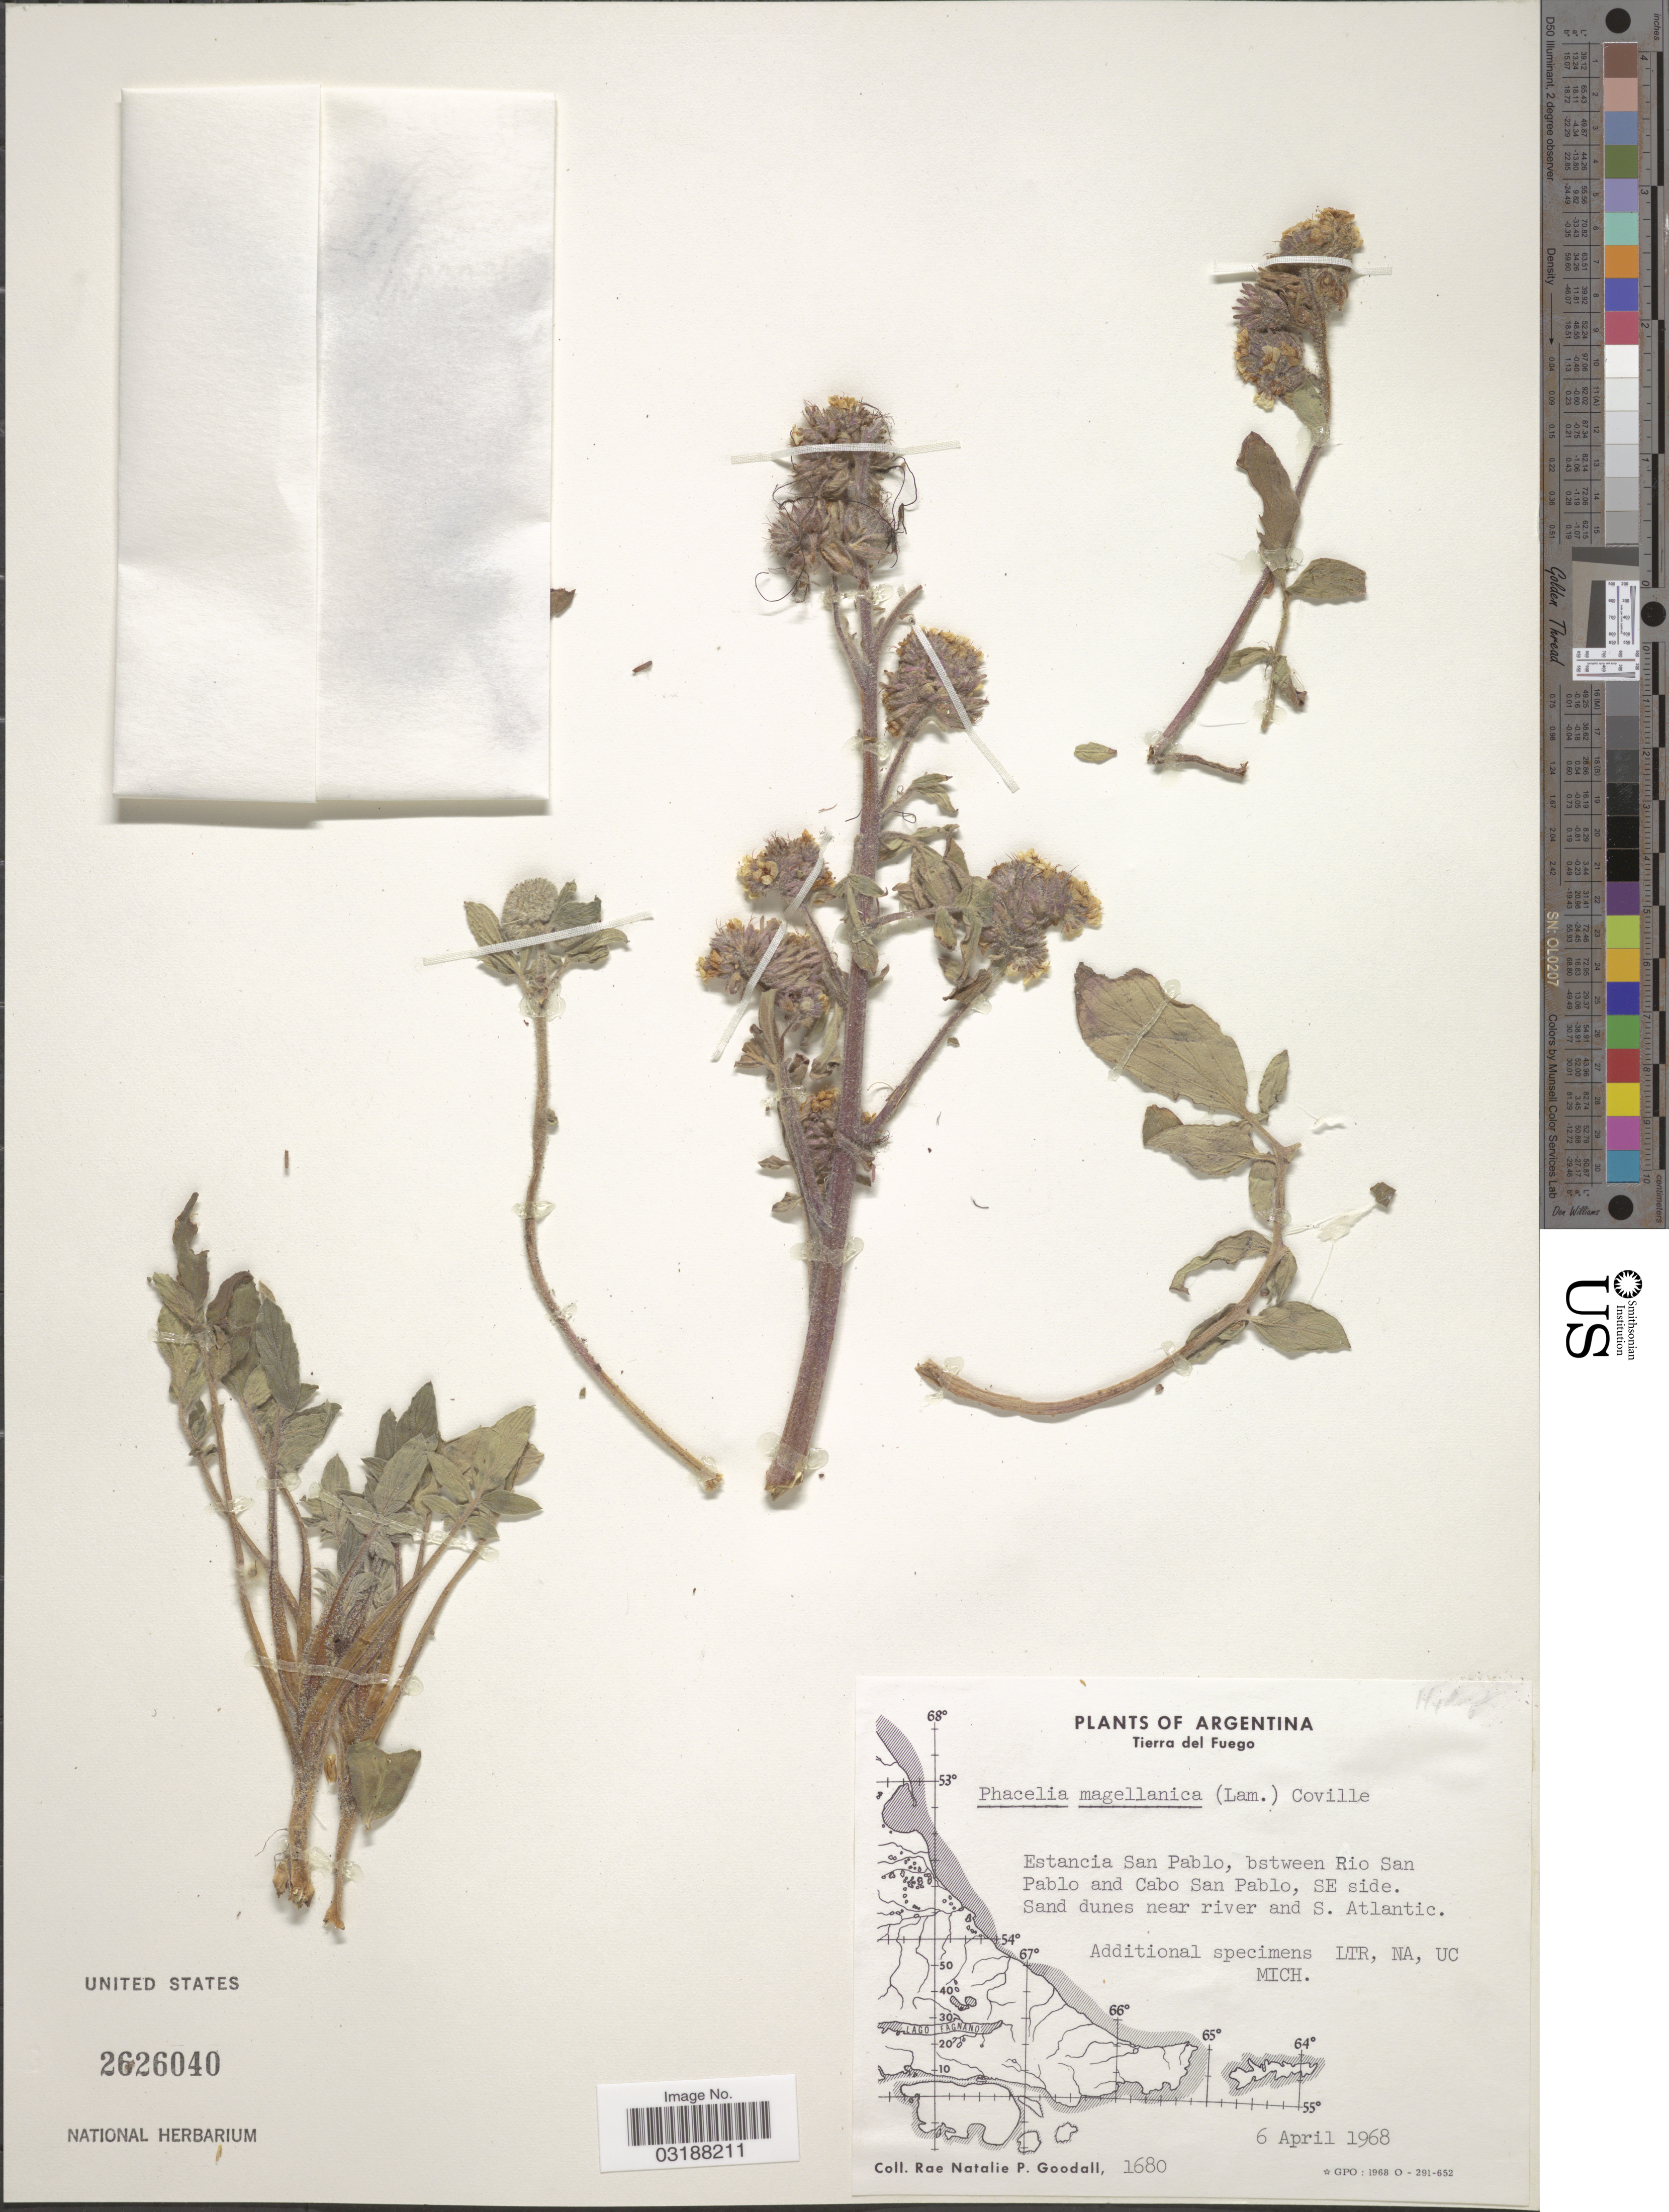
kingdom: Plantae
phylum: Tracheophyta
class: Magnoliopsida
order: Boraginales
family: Hydrophyllaceae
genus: Phacelia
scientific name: Phacelia magellanica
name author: (Lam.) Coville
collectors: R. Goodall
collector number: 1680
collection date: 1968-04-06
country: Argentina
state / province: Tierra del Fuego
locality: Estancia San Pablo, between Rio San Pablo and Cabo San Pablo, SE side, Sand dunes near river and S. Atlantic.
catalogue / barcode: US 2626040